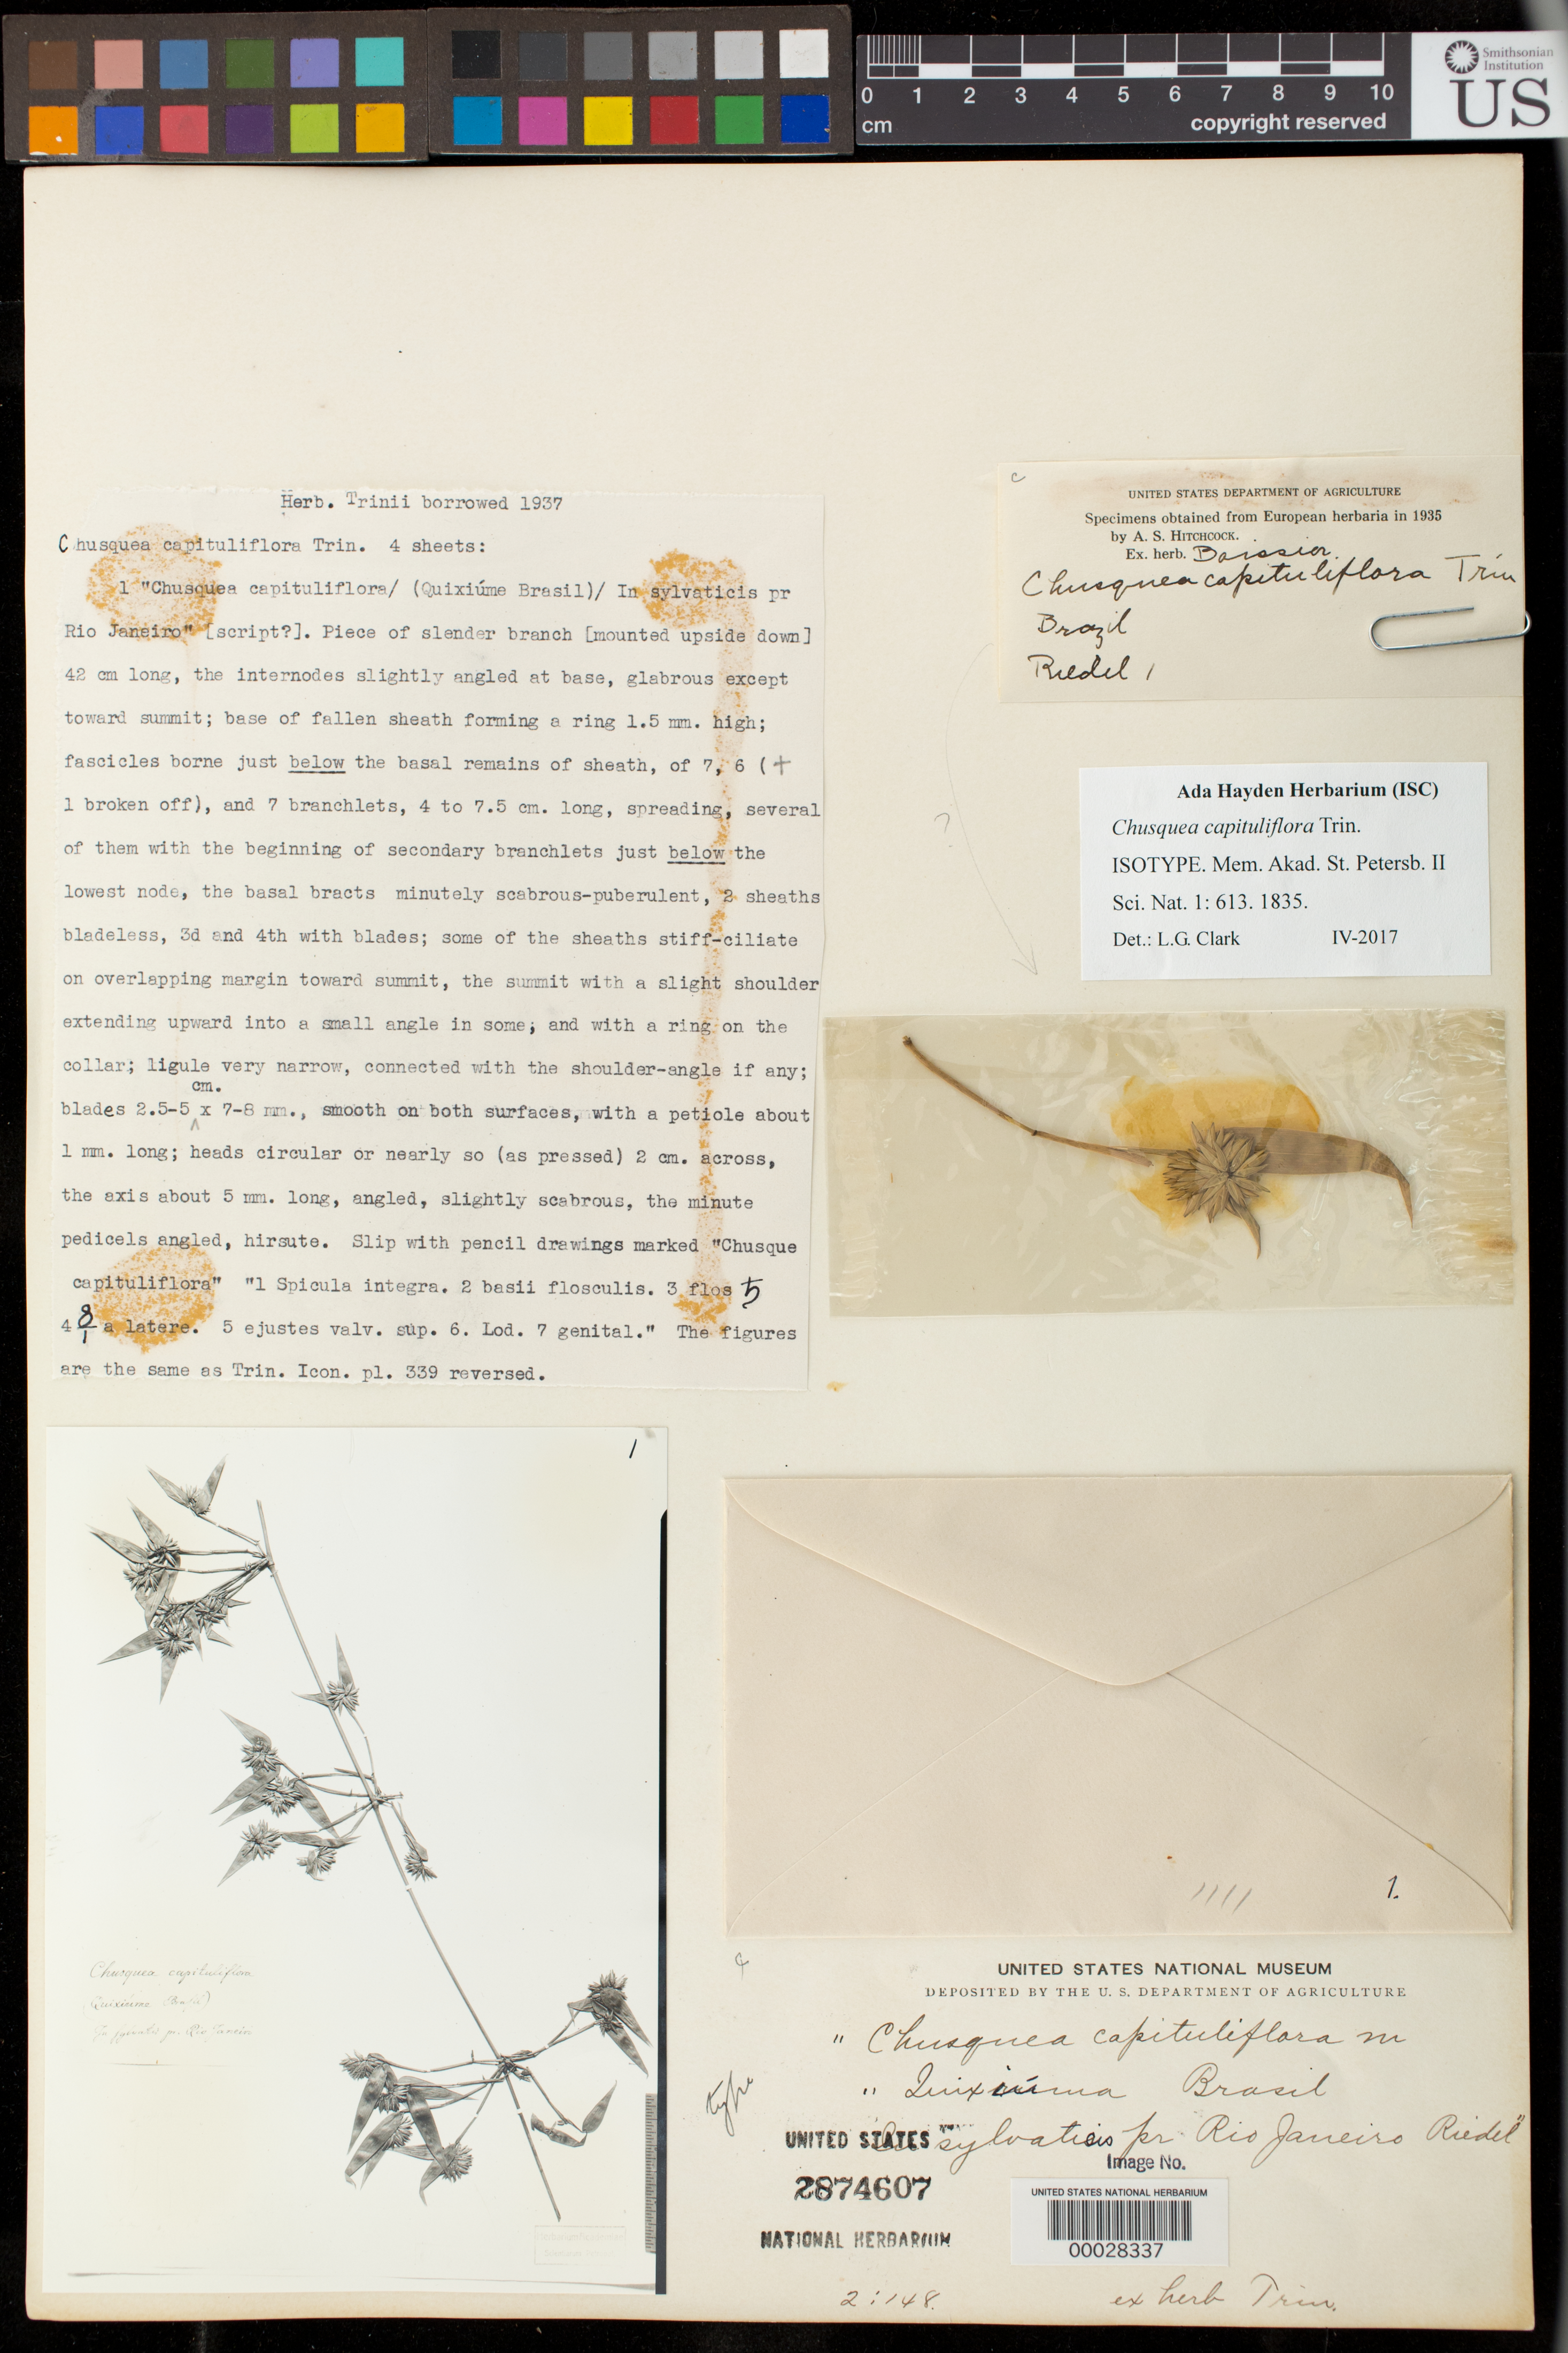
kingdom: Plantae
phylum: Tracheophyta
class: Liliopsida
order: Poales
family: Poaceae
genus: Chusquea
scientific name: Chusquea capituliflora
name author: Trin.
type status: Isotype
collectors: L. Riedel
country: Brazil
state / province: Rio de Janeiro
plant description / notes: Photographs and fragmentary material of type specimens (both?) ex herb. Trin. A confusing set of sheets, notes, and fragments. See additional related notes on accompanying sheet, USNH 2874606. [A third unnumbered herbarium sheet with this set bears a photograph only, with no associated specimen]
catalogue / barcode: US 2874607